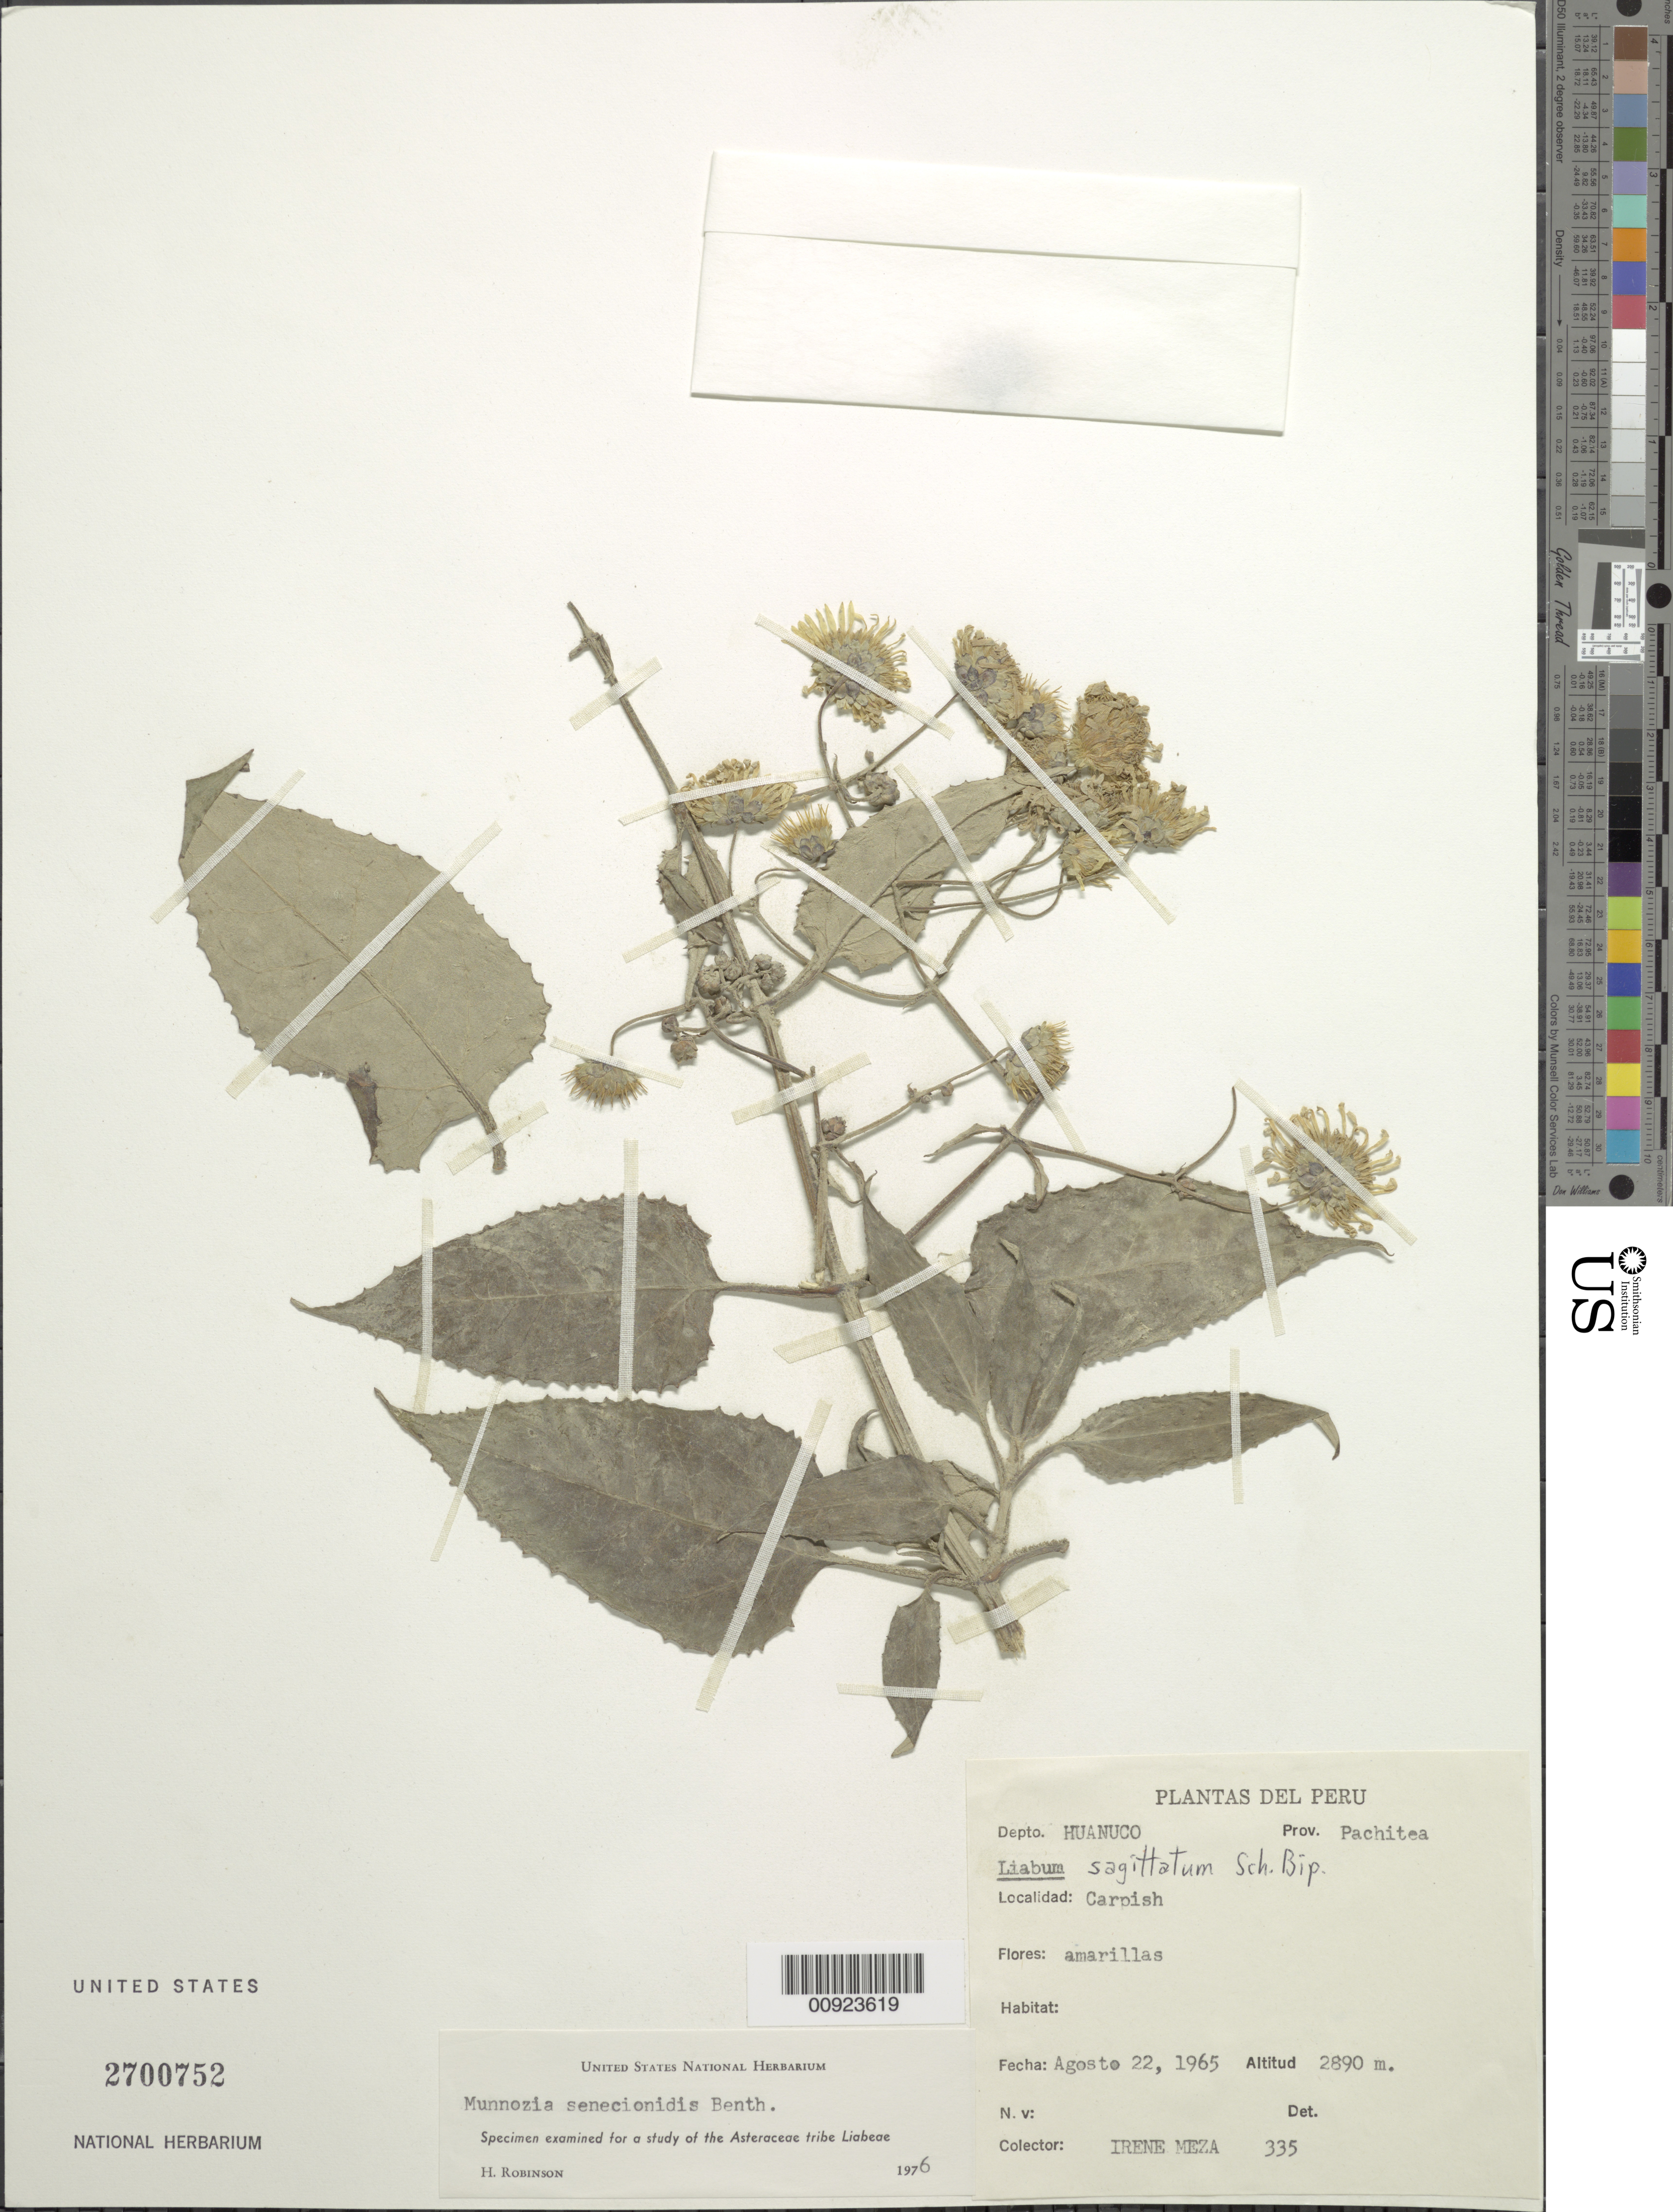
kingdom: Plantae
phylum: Tracheophyta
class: Magnoliopsida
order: Asterales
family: Asteraceae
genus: Munnozia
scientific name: Munnozia senecionidis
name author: Benth.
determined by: Robinson, Harold E., (US)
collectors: I. Meza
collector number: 335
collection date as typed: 22 August 1965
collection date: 1965-08-22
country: Peru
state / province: Huánuco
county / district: Pachitea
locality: Carpish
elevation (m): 2890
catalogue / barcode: US 2700752